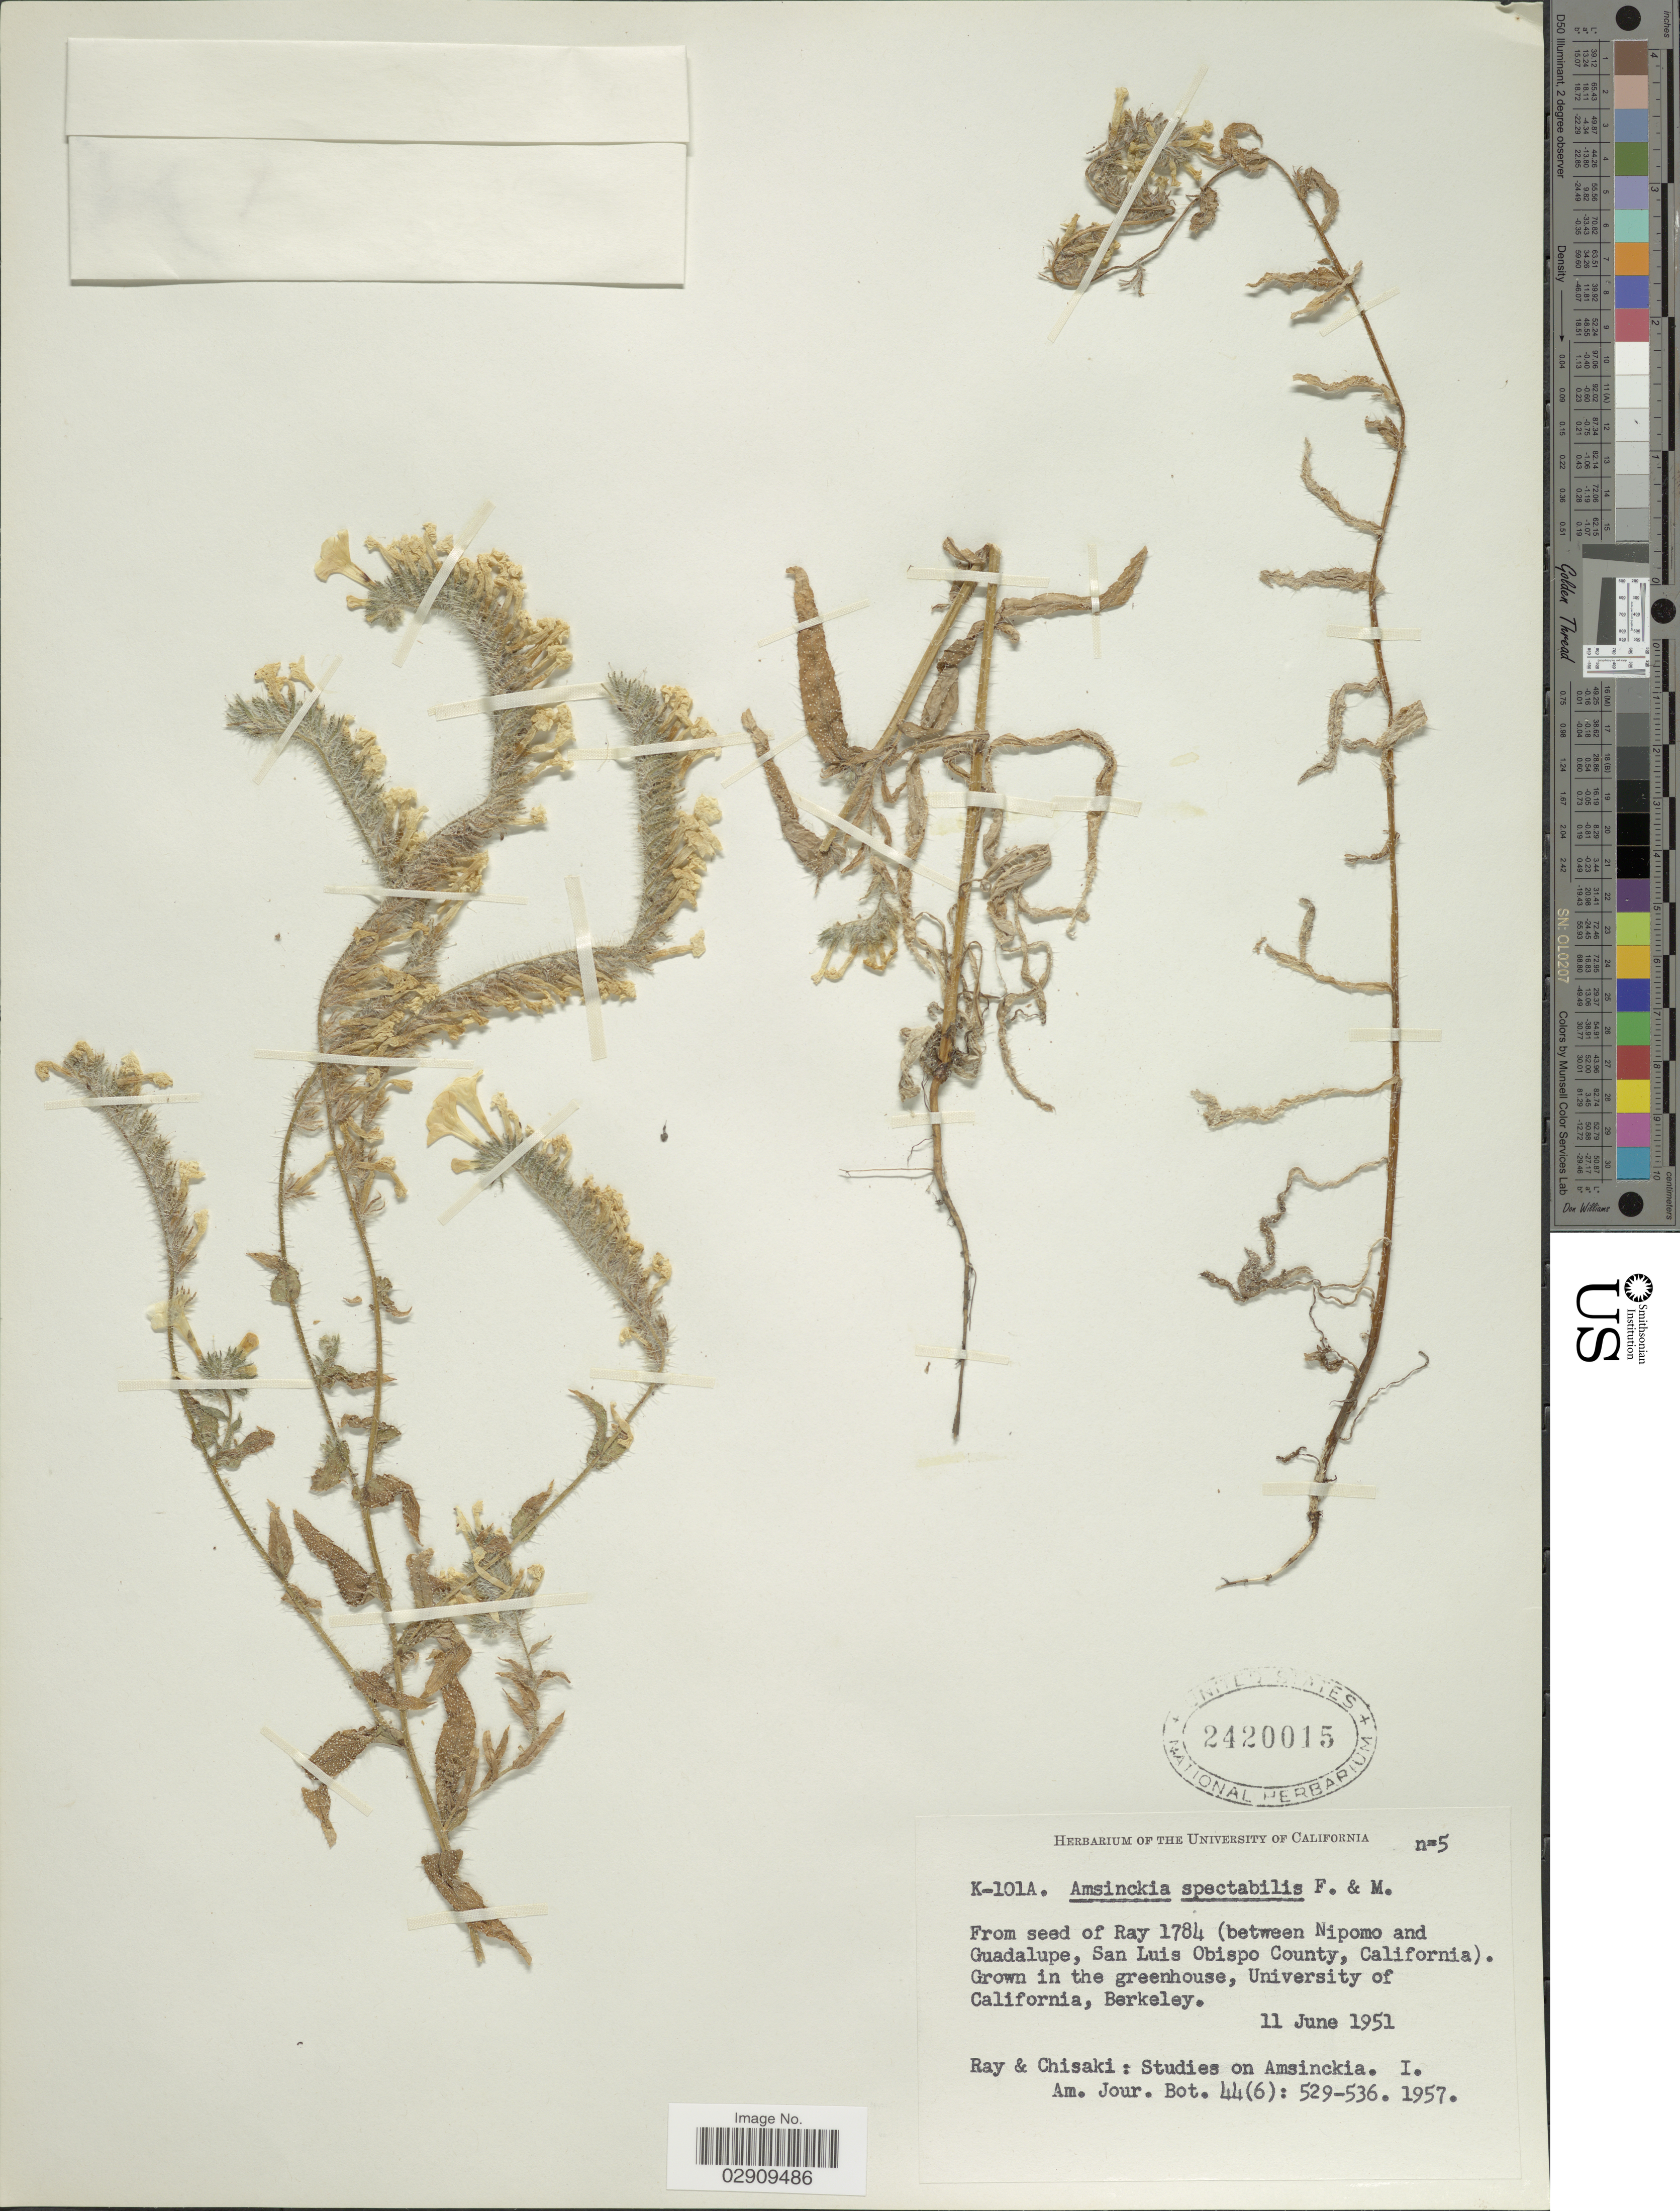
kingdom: Plantae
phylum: Tracheophyta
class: Magnoliopsida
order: Boraginales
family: Boraginaceae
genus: Amsinckia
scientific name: Amsinckia spectabilis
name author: Fisch. & C.A. Mey.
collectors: -. Ray & Chisaki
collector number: K-101A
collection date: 1951-06-11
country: United States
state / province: California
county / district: Alameda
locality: Grown in the greenhouse, University of California, Berkeley.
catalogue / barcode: US 2420015